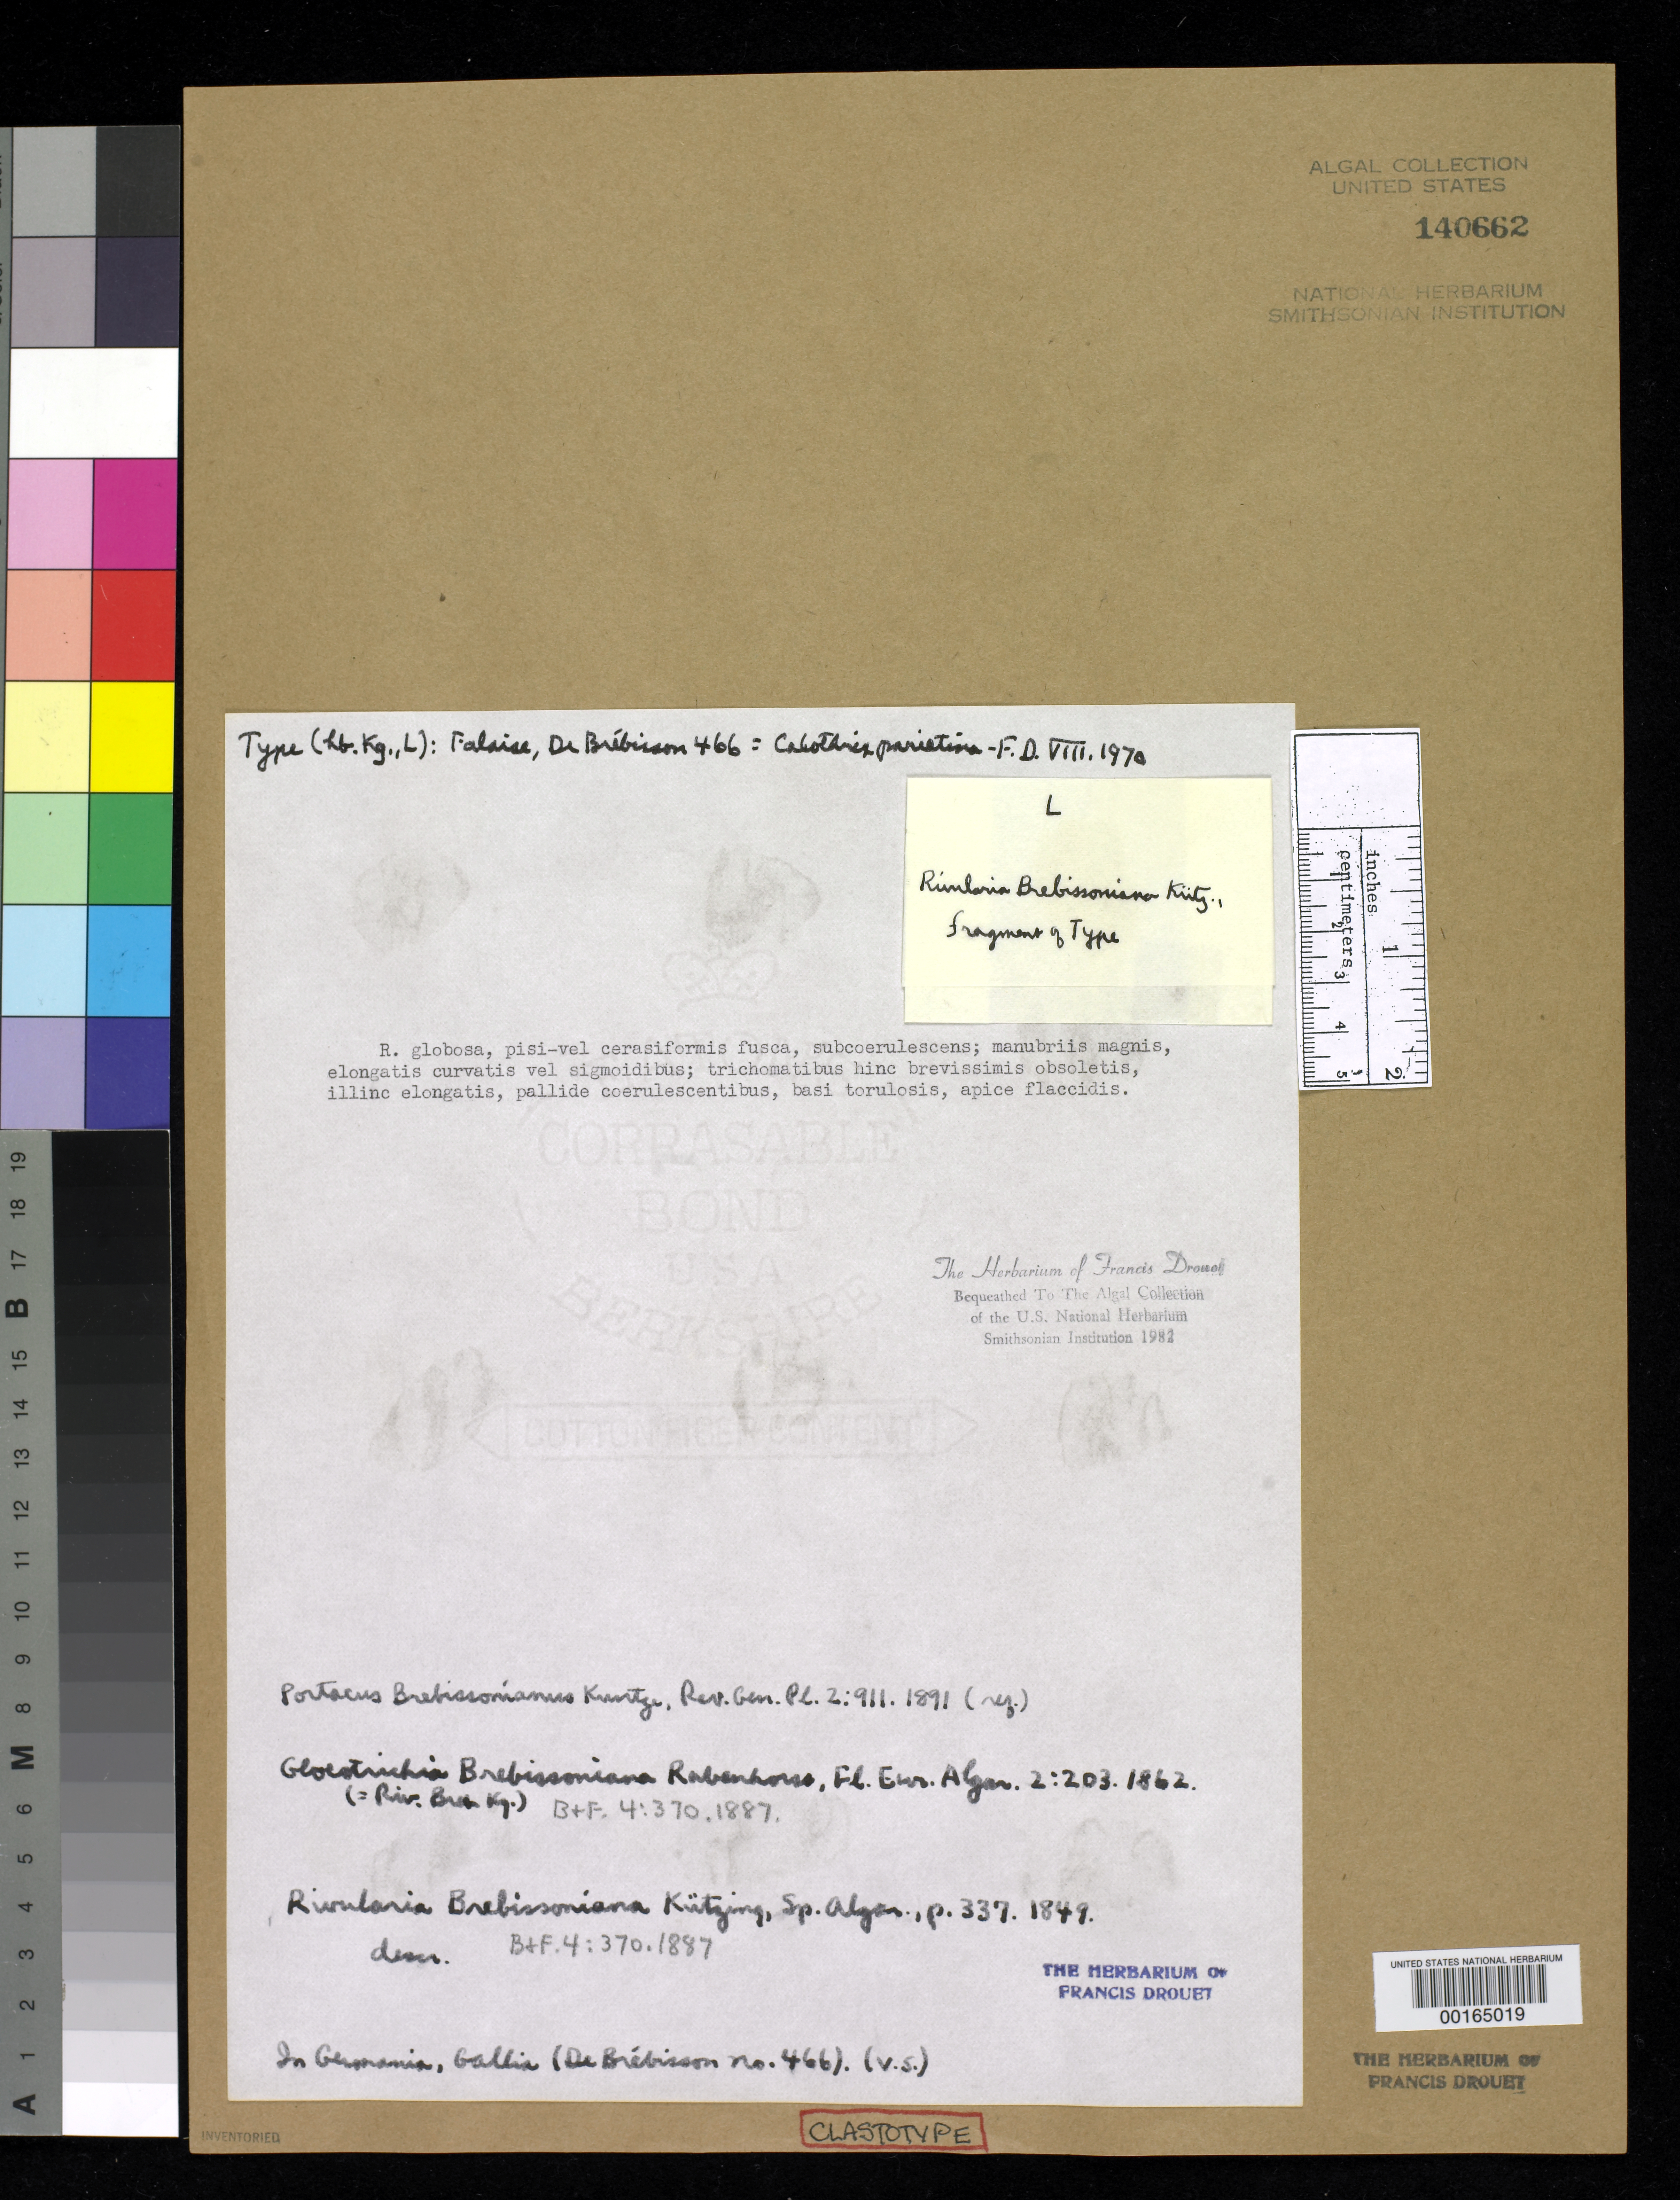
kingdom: Bacteria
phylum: Cyanobacteria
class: Cyanobacteriia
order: Cyanobacteriales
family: Nostocaceae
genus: Rivularia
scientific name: Rivularia brebissoniana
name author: Kütz.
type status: Clastotype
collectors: L. A. de Brébisson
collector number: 466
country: France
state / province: Normandie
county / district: Calvados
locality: Falaise.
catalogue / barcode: US 140662